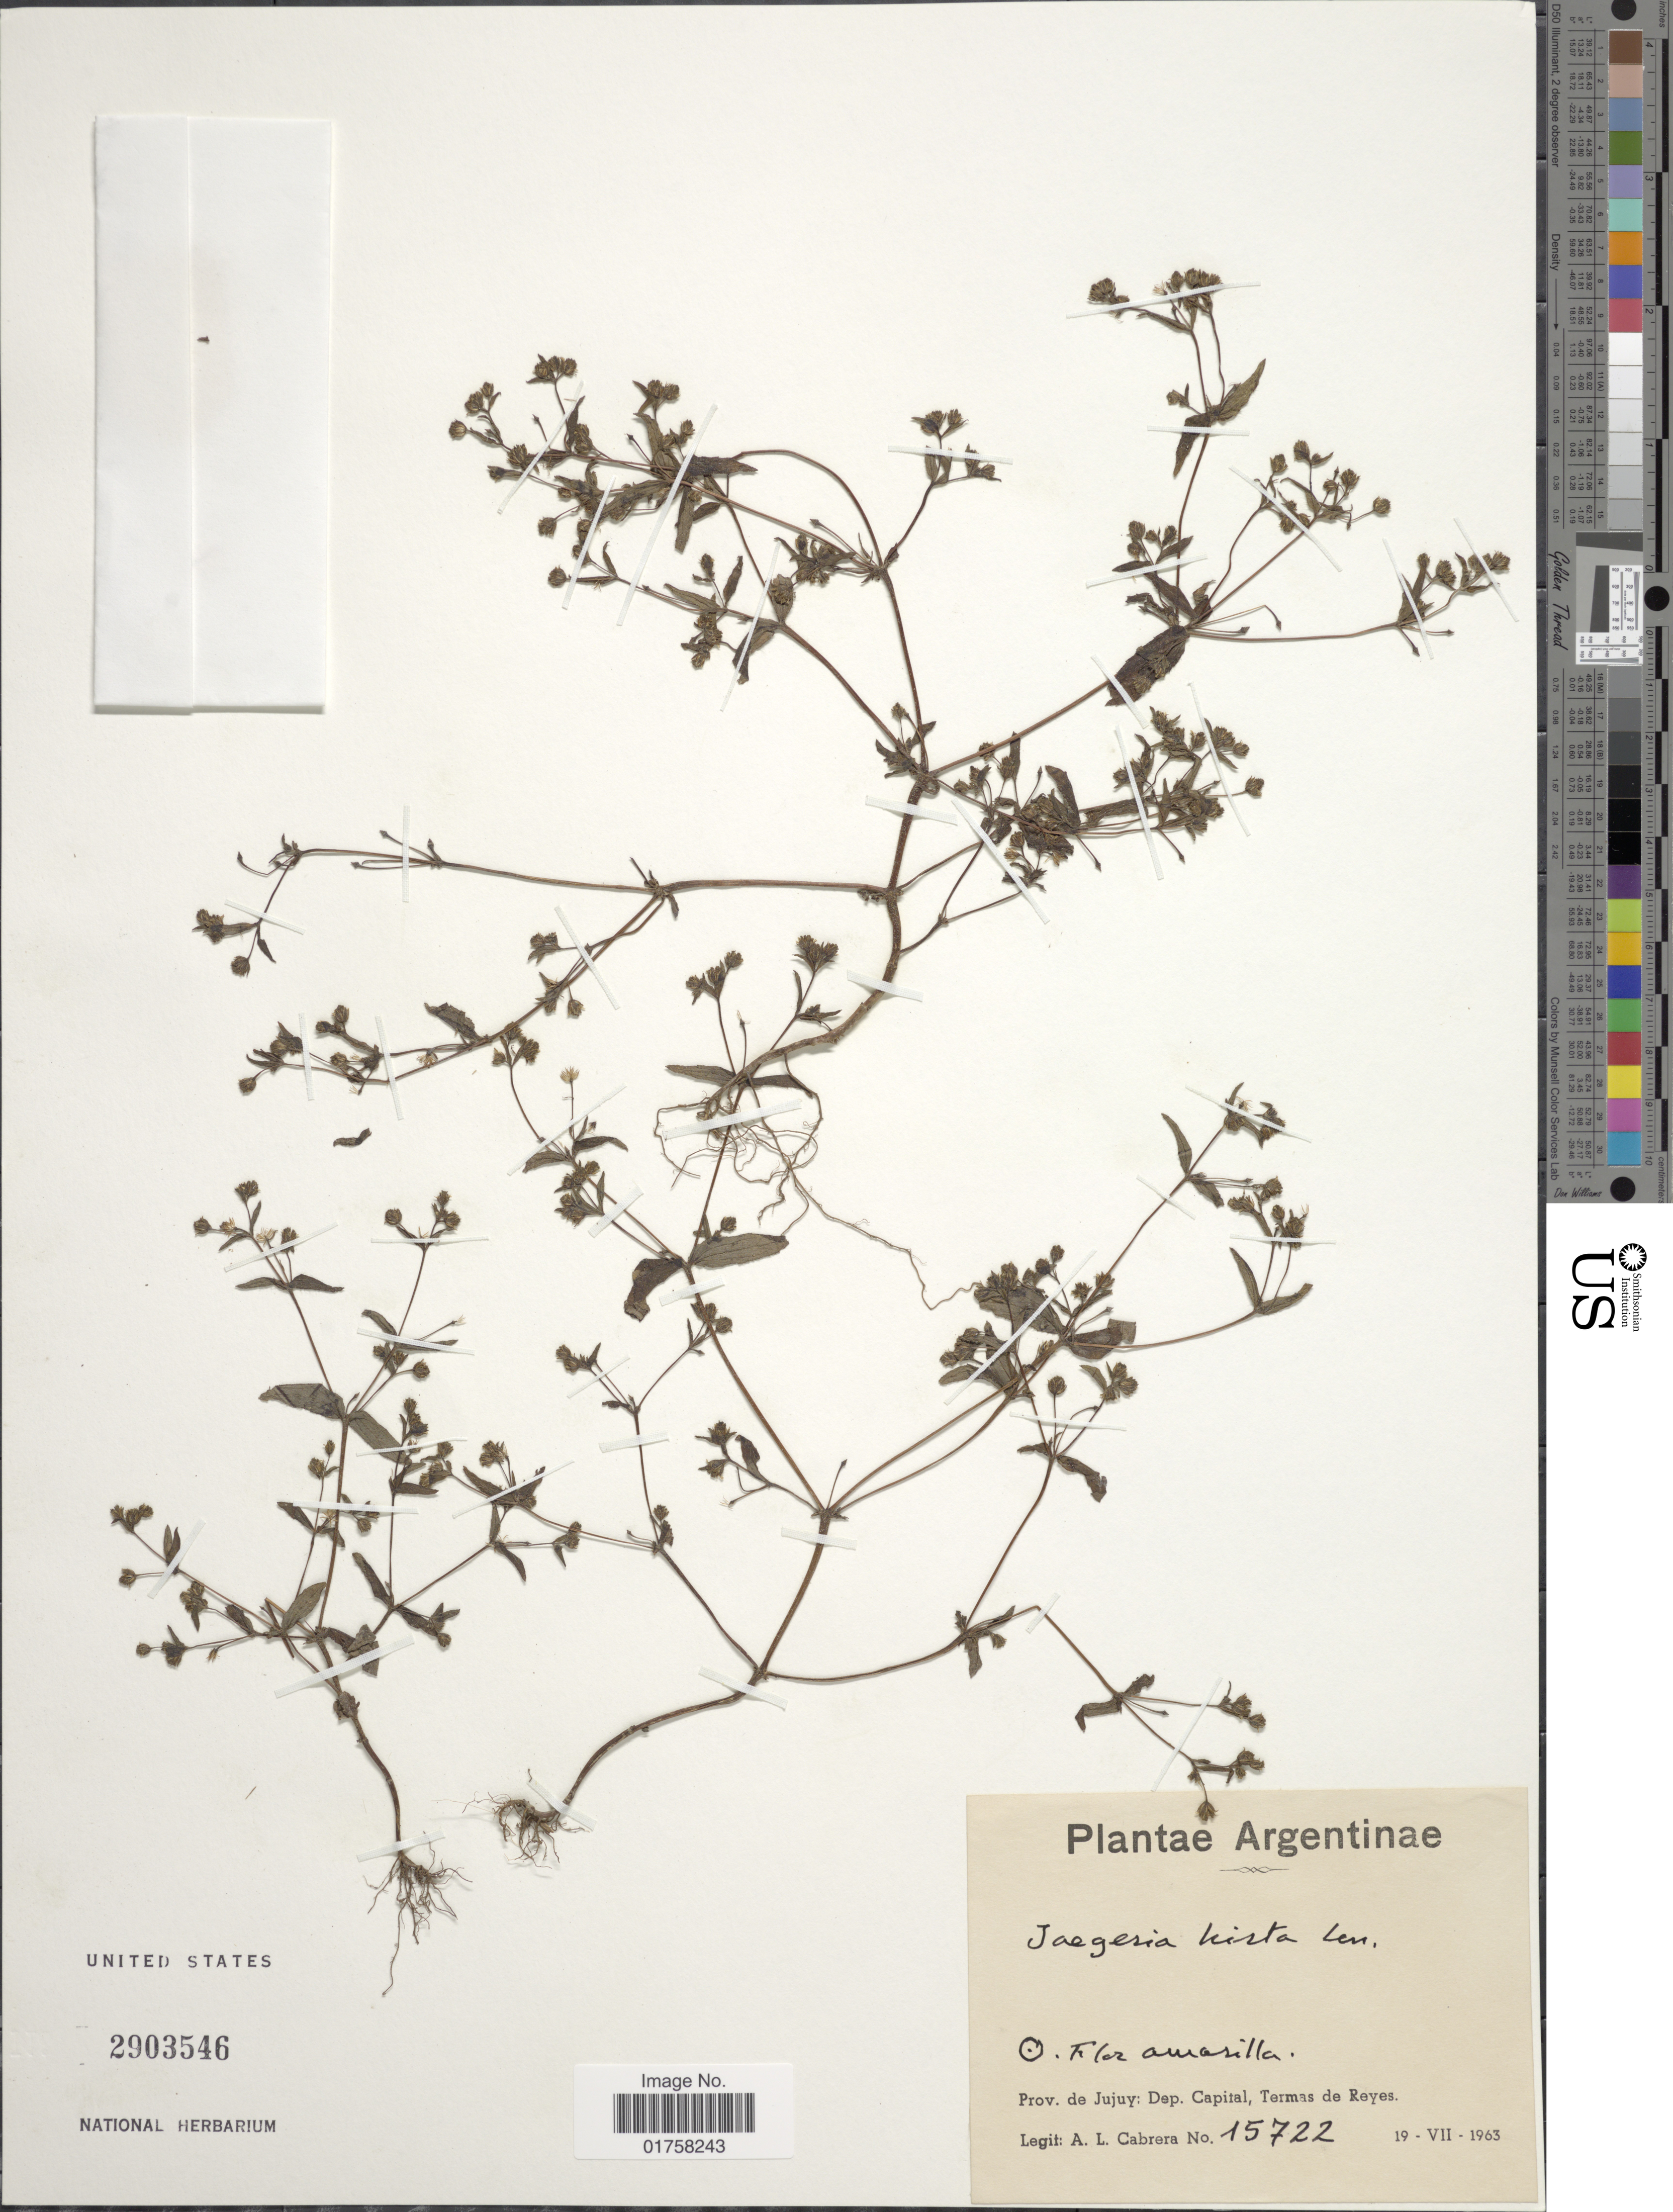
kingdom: Plantae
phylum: Tracheophyta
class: Magnoliopsida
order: Asterales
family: Asteraceae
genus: Jaegeria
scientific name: Jaegeria hirta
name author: (Lag.) Less.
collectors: A. L. Cabrera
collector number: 15722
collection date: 1963-07-19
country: Argentina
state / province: Jujuy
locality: Dep. Capital, Termas de Reyes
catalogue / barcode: US 2903546